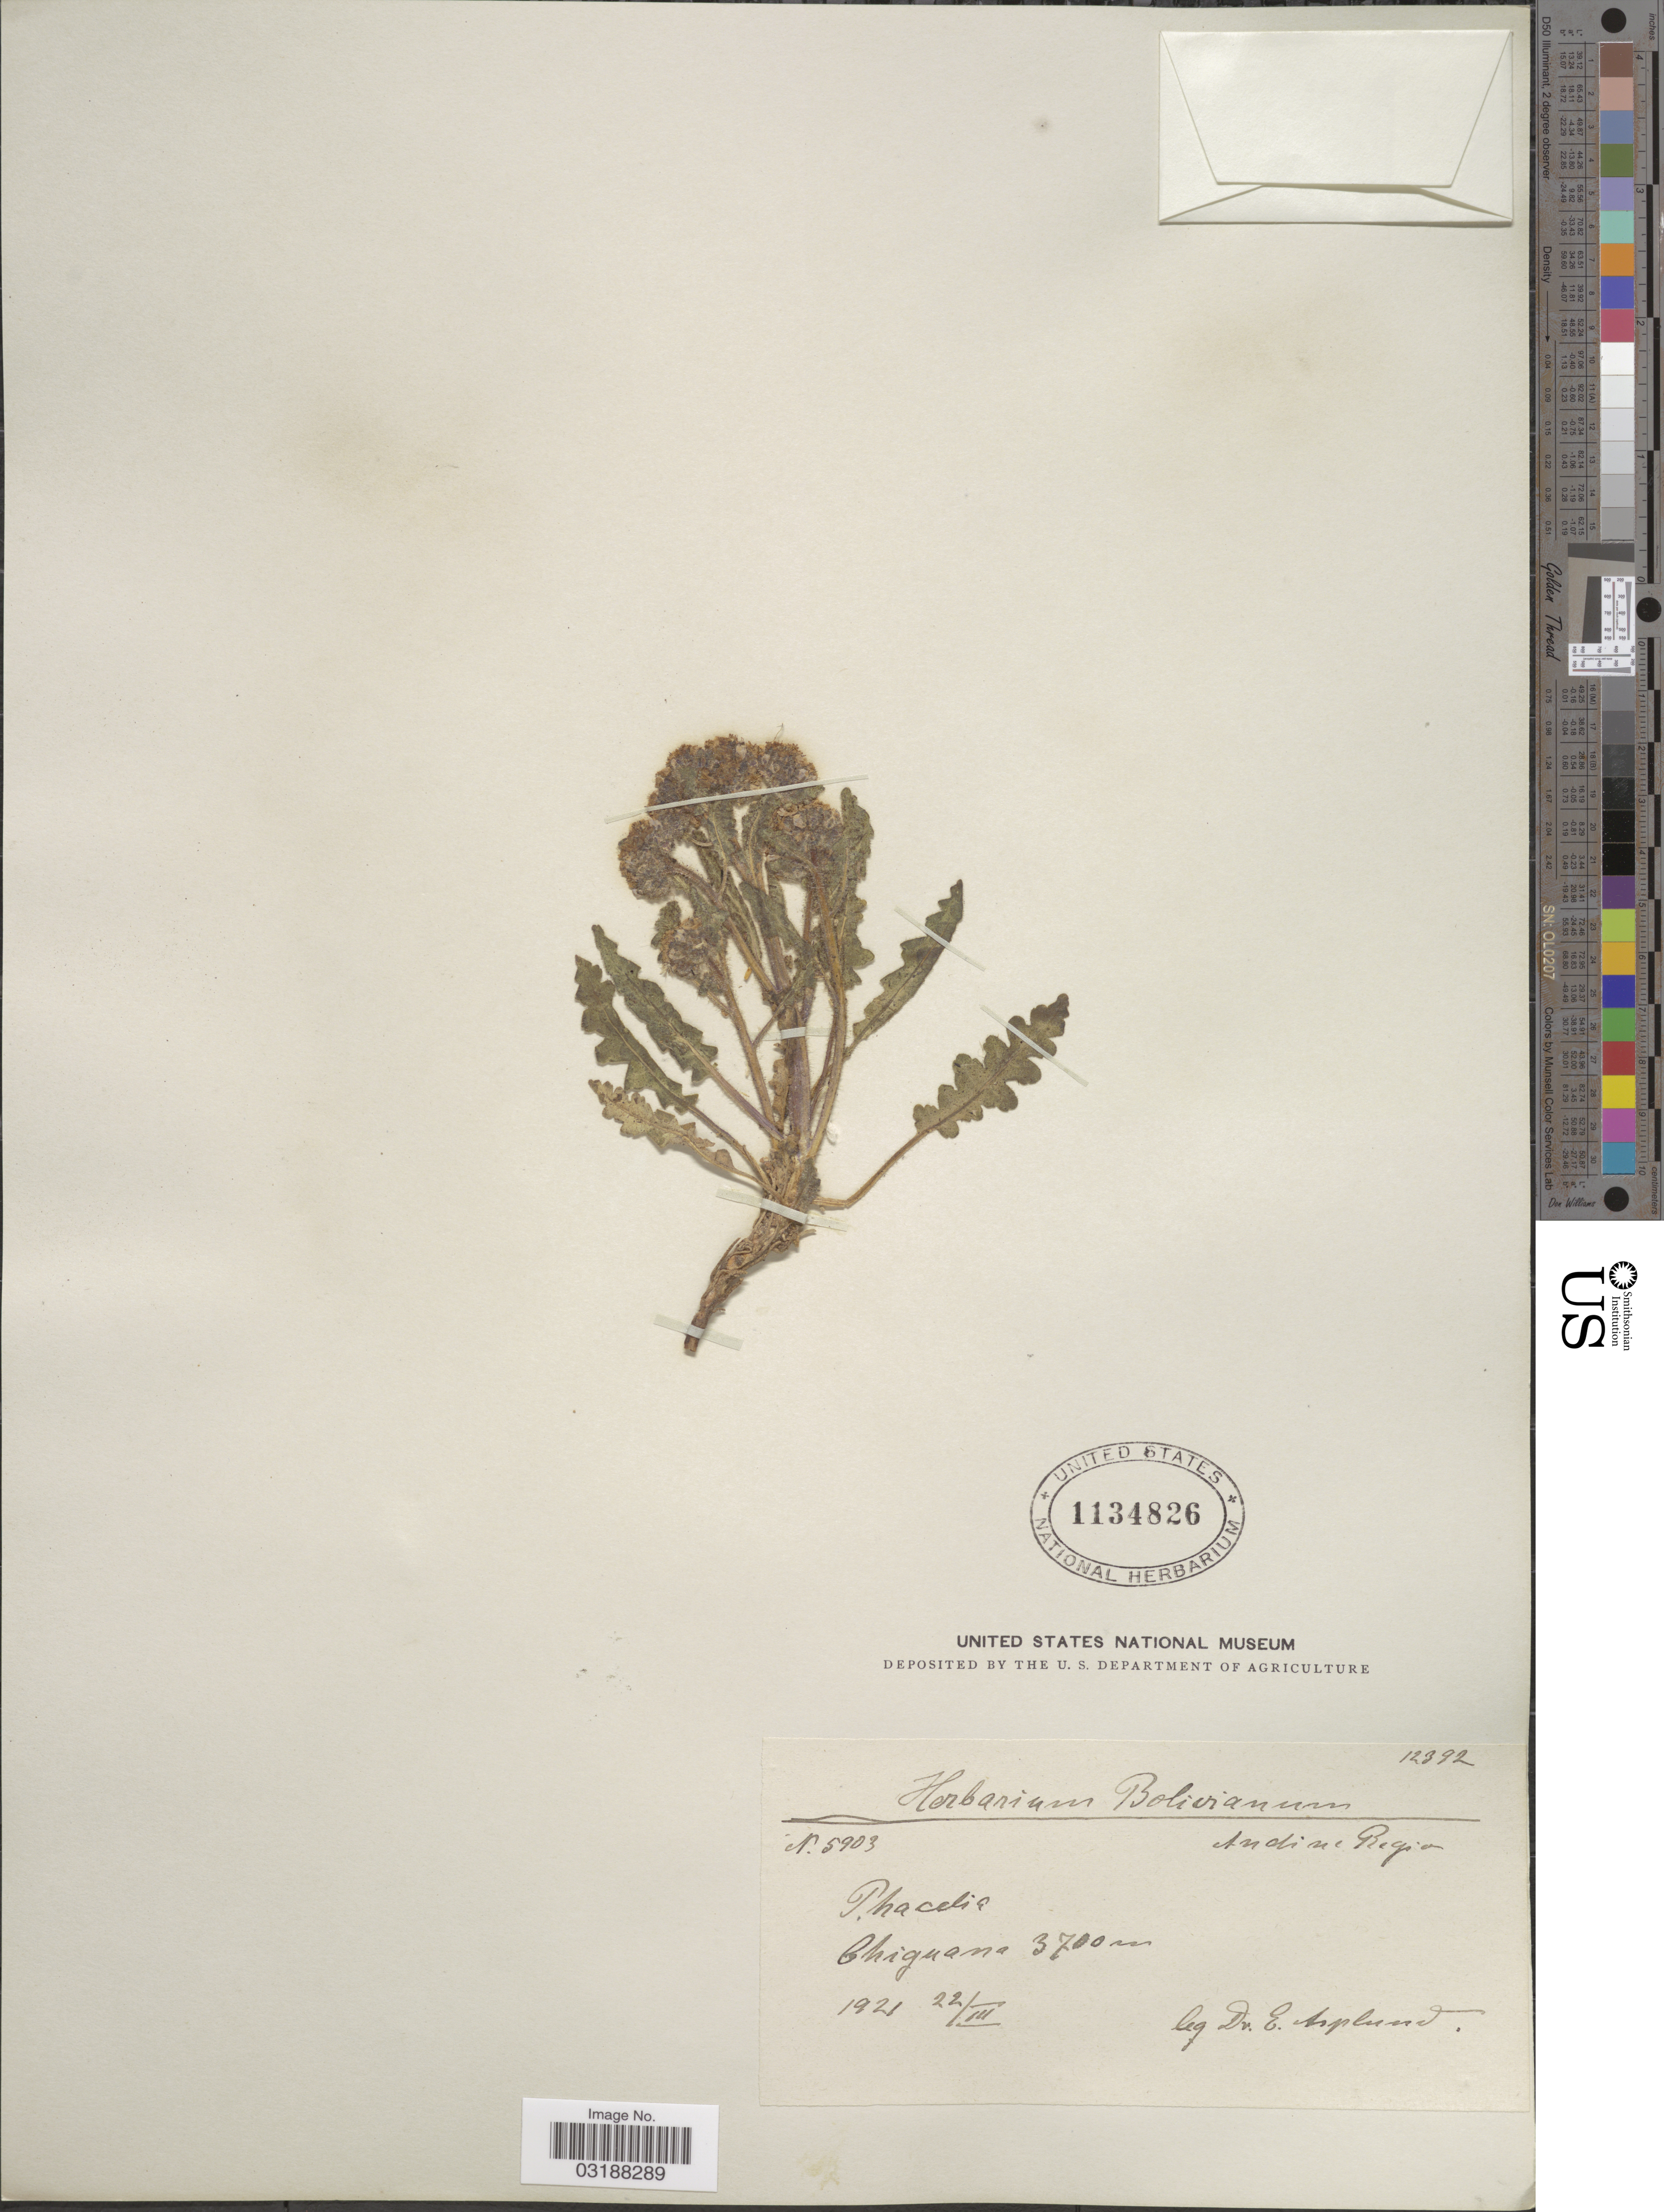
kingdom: Plantae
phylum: Tracheophyta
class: Magnoliopsida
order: Boraginales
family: Hydrophyllaceae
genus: Phacelia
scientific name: Phacelia pinnatifida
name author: Griseb. ex Wedd.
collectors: E. Asplund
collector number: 5903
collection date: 1921-03-22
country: Bolivia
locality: Andine Region. Chiguana.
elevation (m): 3700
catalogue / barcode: US 1134826